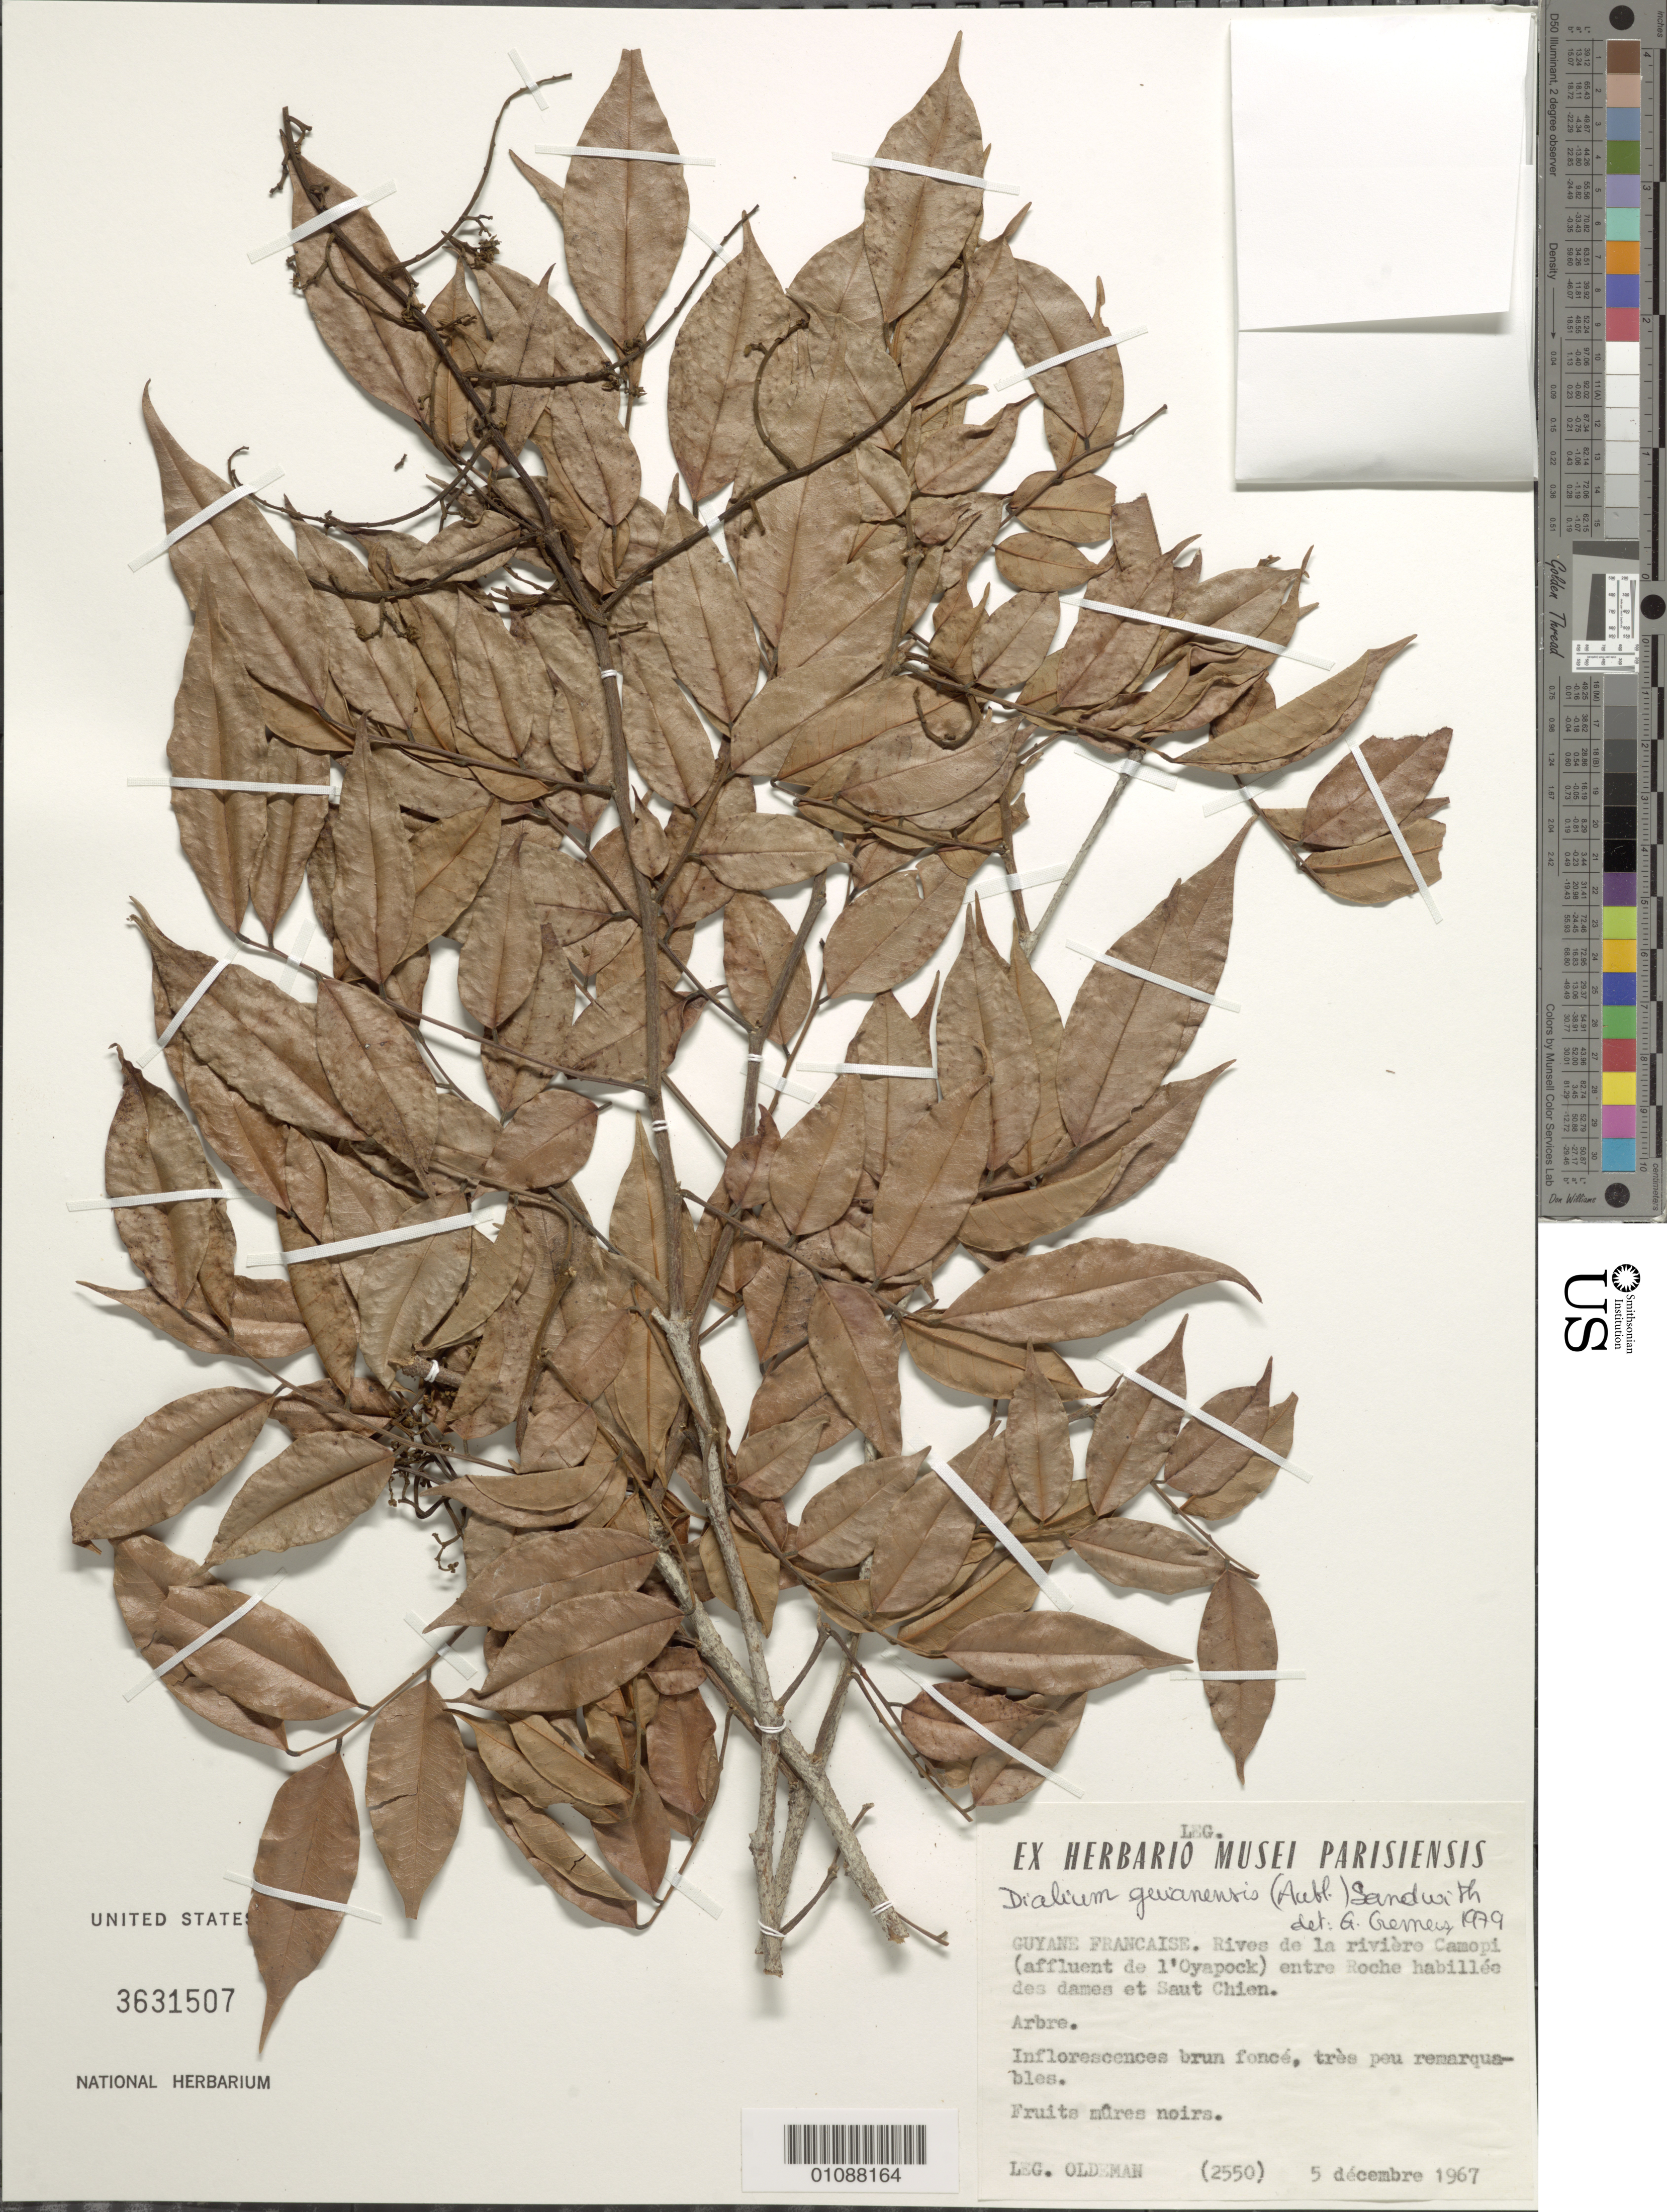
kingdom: Plantae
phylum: Tracheophyta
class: Magnoliopsida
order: Fabales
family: Fabaceae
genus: Dialium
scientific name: Dialium guianense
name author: (Aubl.) Sandwith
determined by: Cremers, Georges A.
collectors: R. Oldeman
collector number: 2550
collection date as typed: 5-Dec-67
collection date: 1967-12-05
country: French Guiana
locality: Camopi (affluent de l'Oyapock), rives de la rivere; entre Roche habillee des dams et Saut Chien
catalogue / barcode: US 3631507